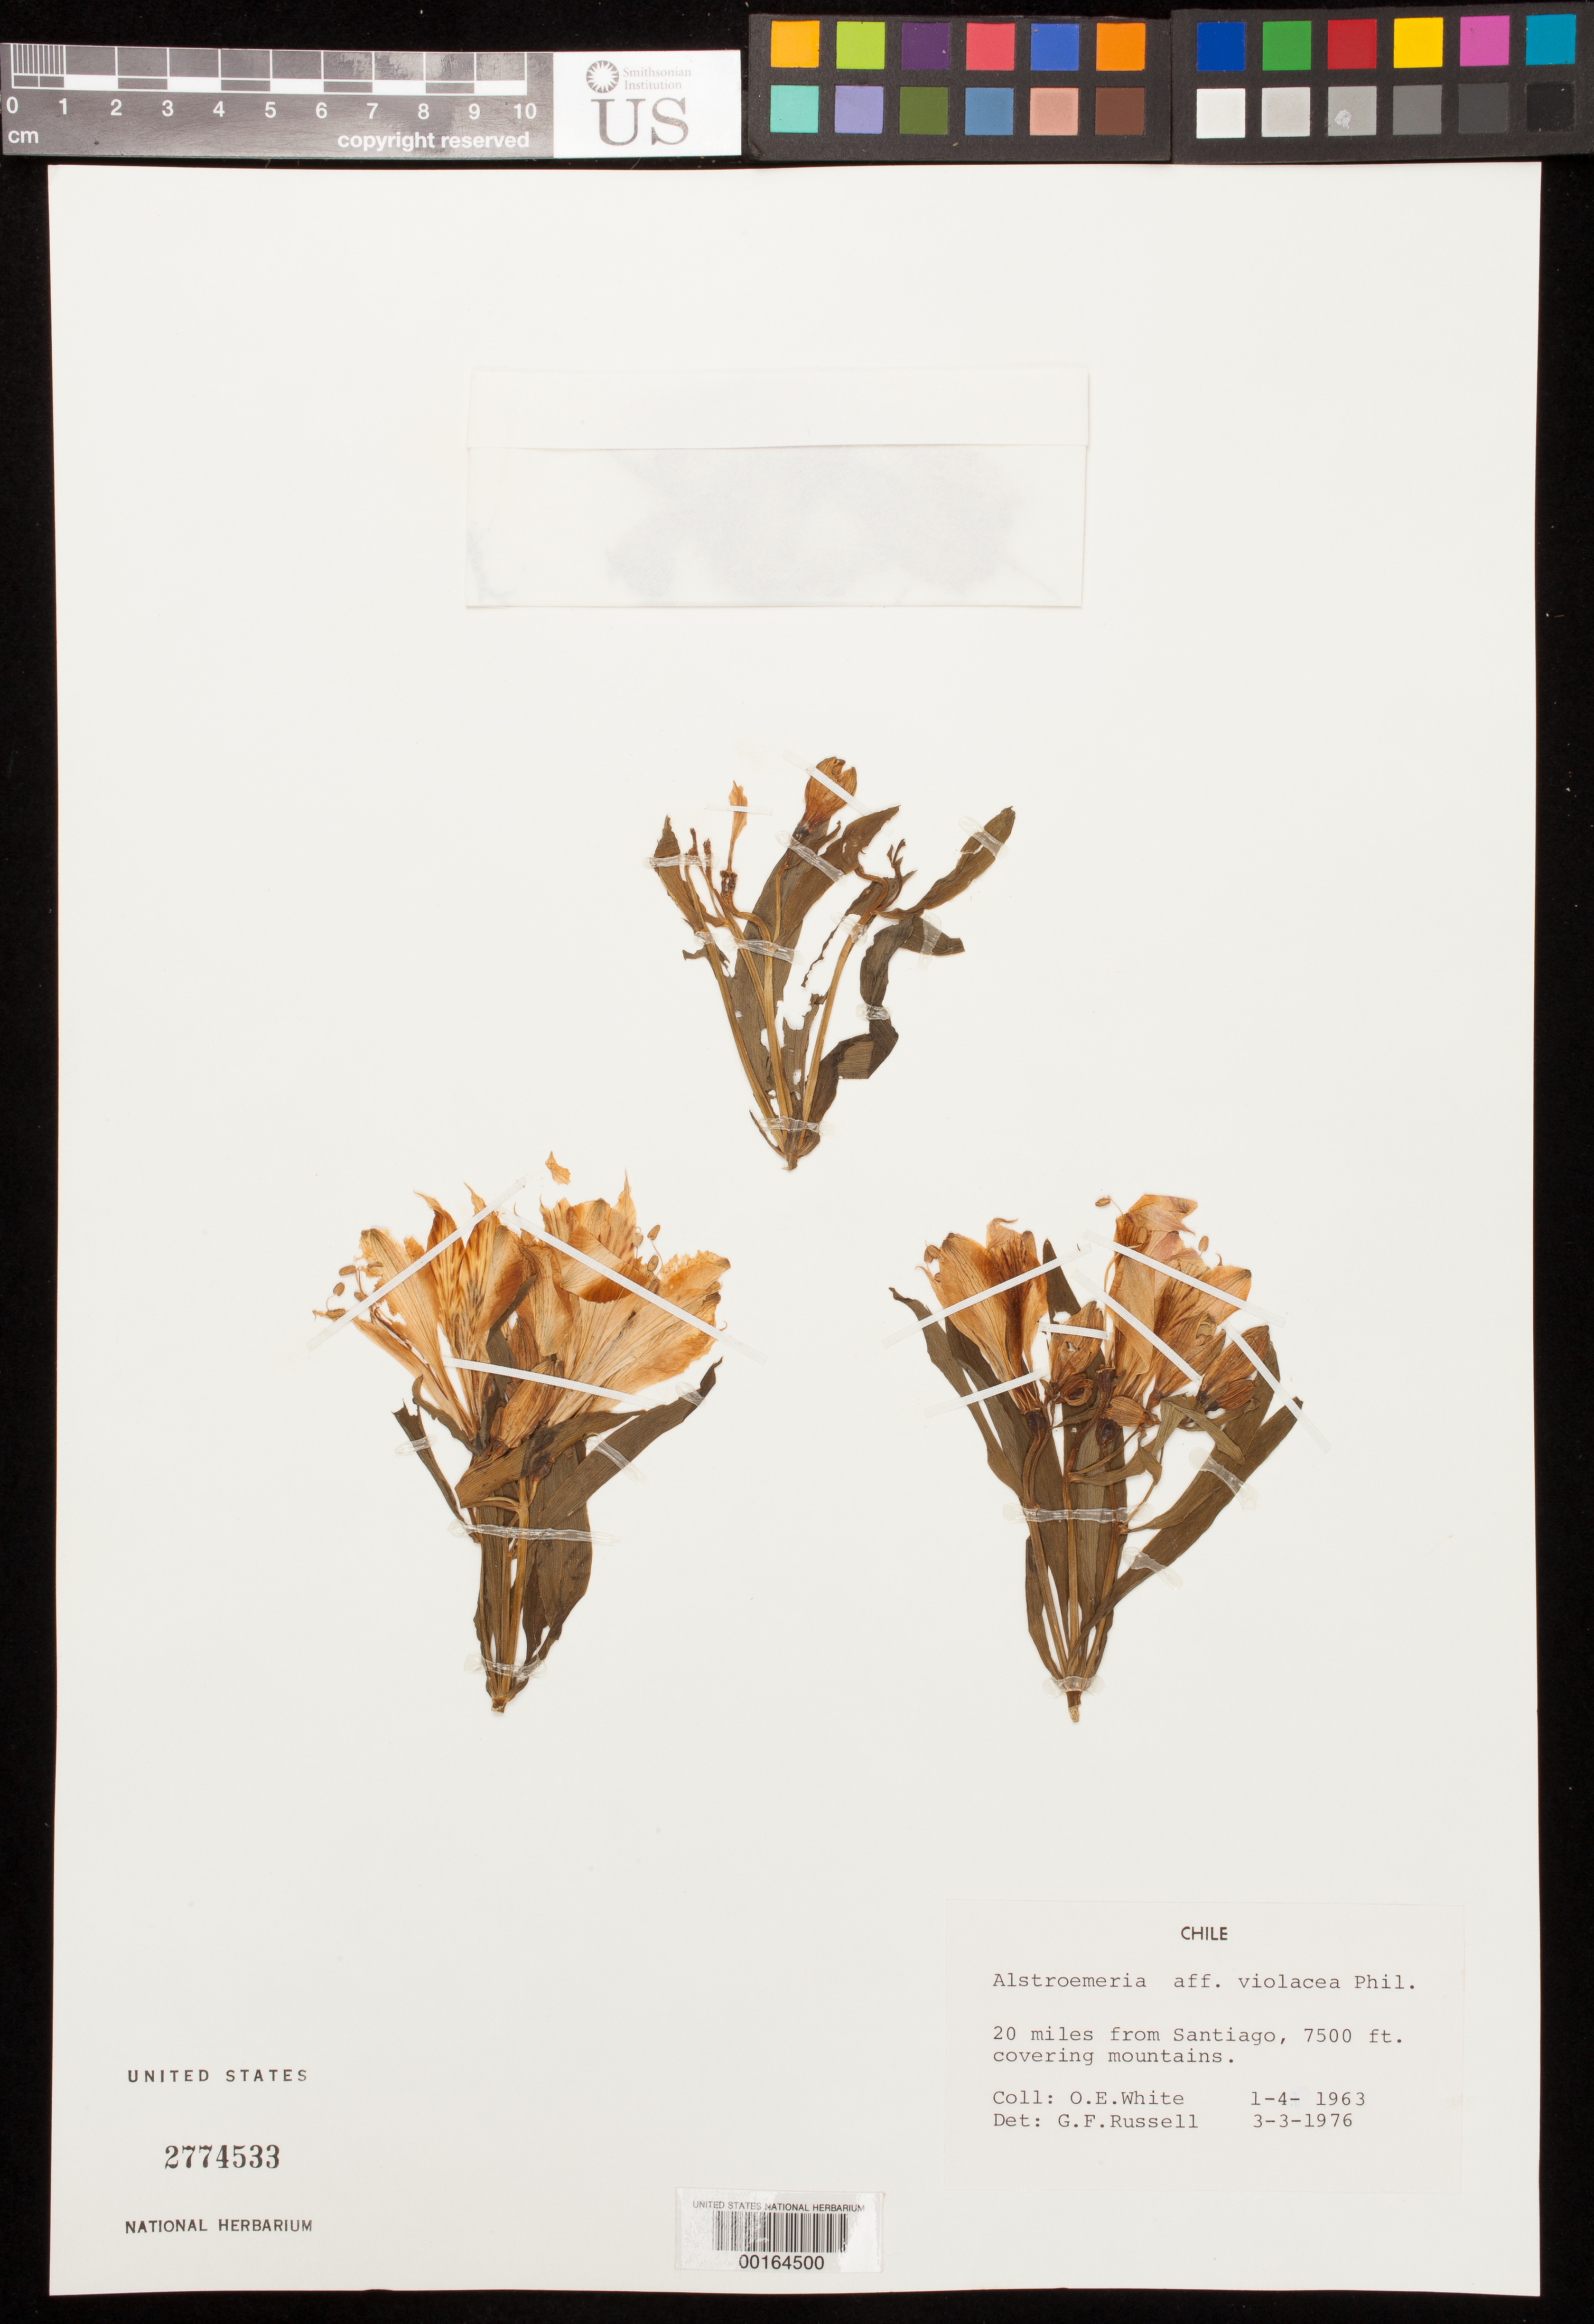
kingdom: Plantae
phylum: Tracheophyta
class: Liliopsida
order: Liliales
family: Alstroemeriaceae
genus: Alstroemeria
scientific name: Alstroemeria violacea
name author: Phil.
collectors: O. E. White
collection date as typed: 04 Jan 1963 or 01 Apr 1963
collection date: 1963-01-04 or 1963-04-01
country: Chile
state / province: Región Metropolitana (RM)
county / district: Santiago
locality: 20 mi from santiago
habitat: Covering mountains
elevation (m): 2286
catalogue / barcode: US 2774533